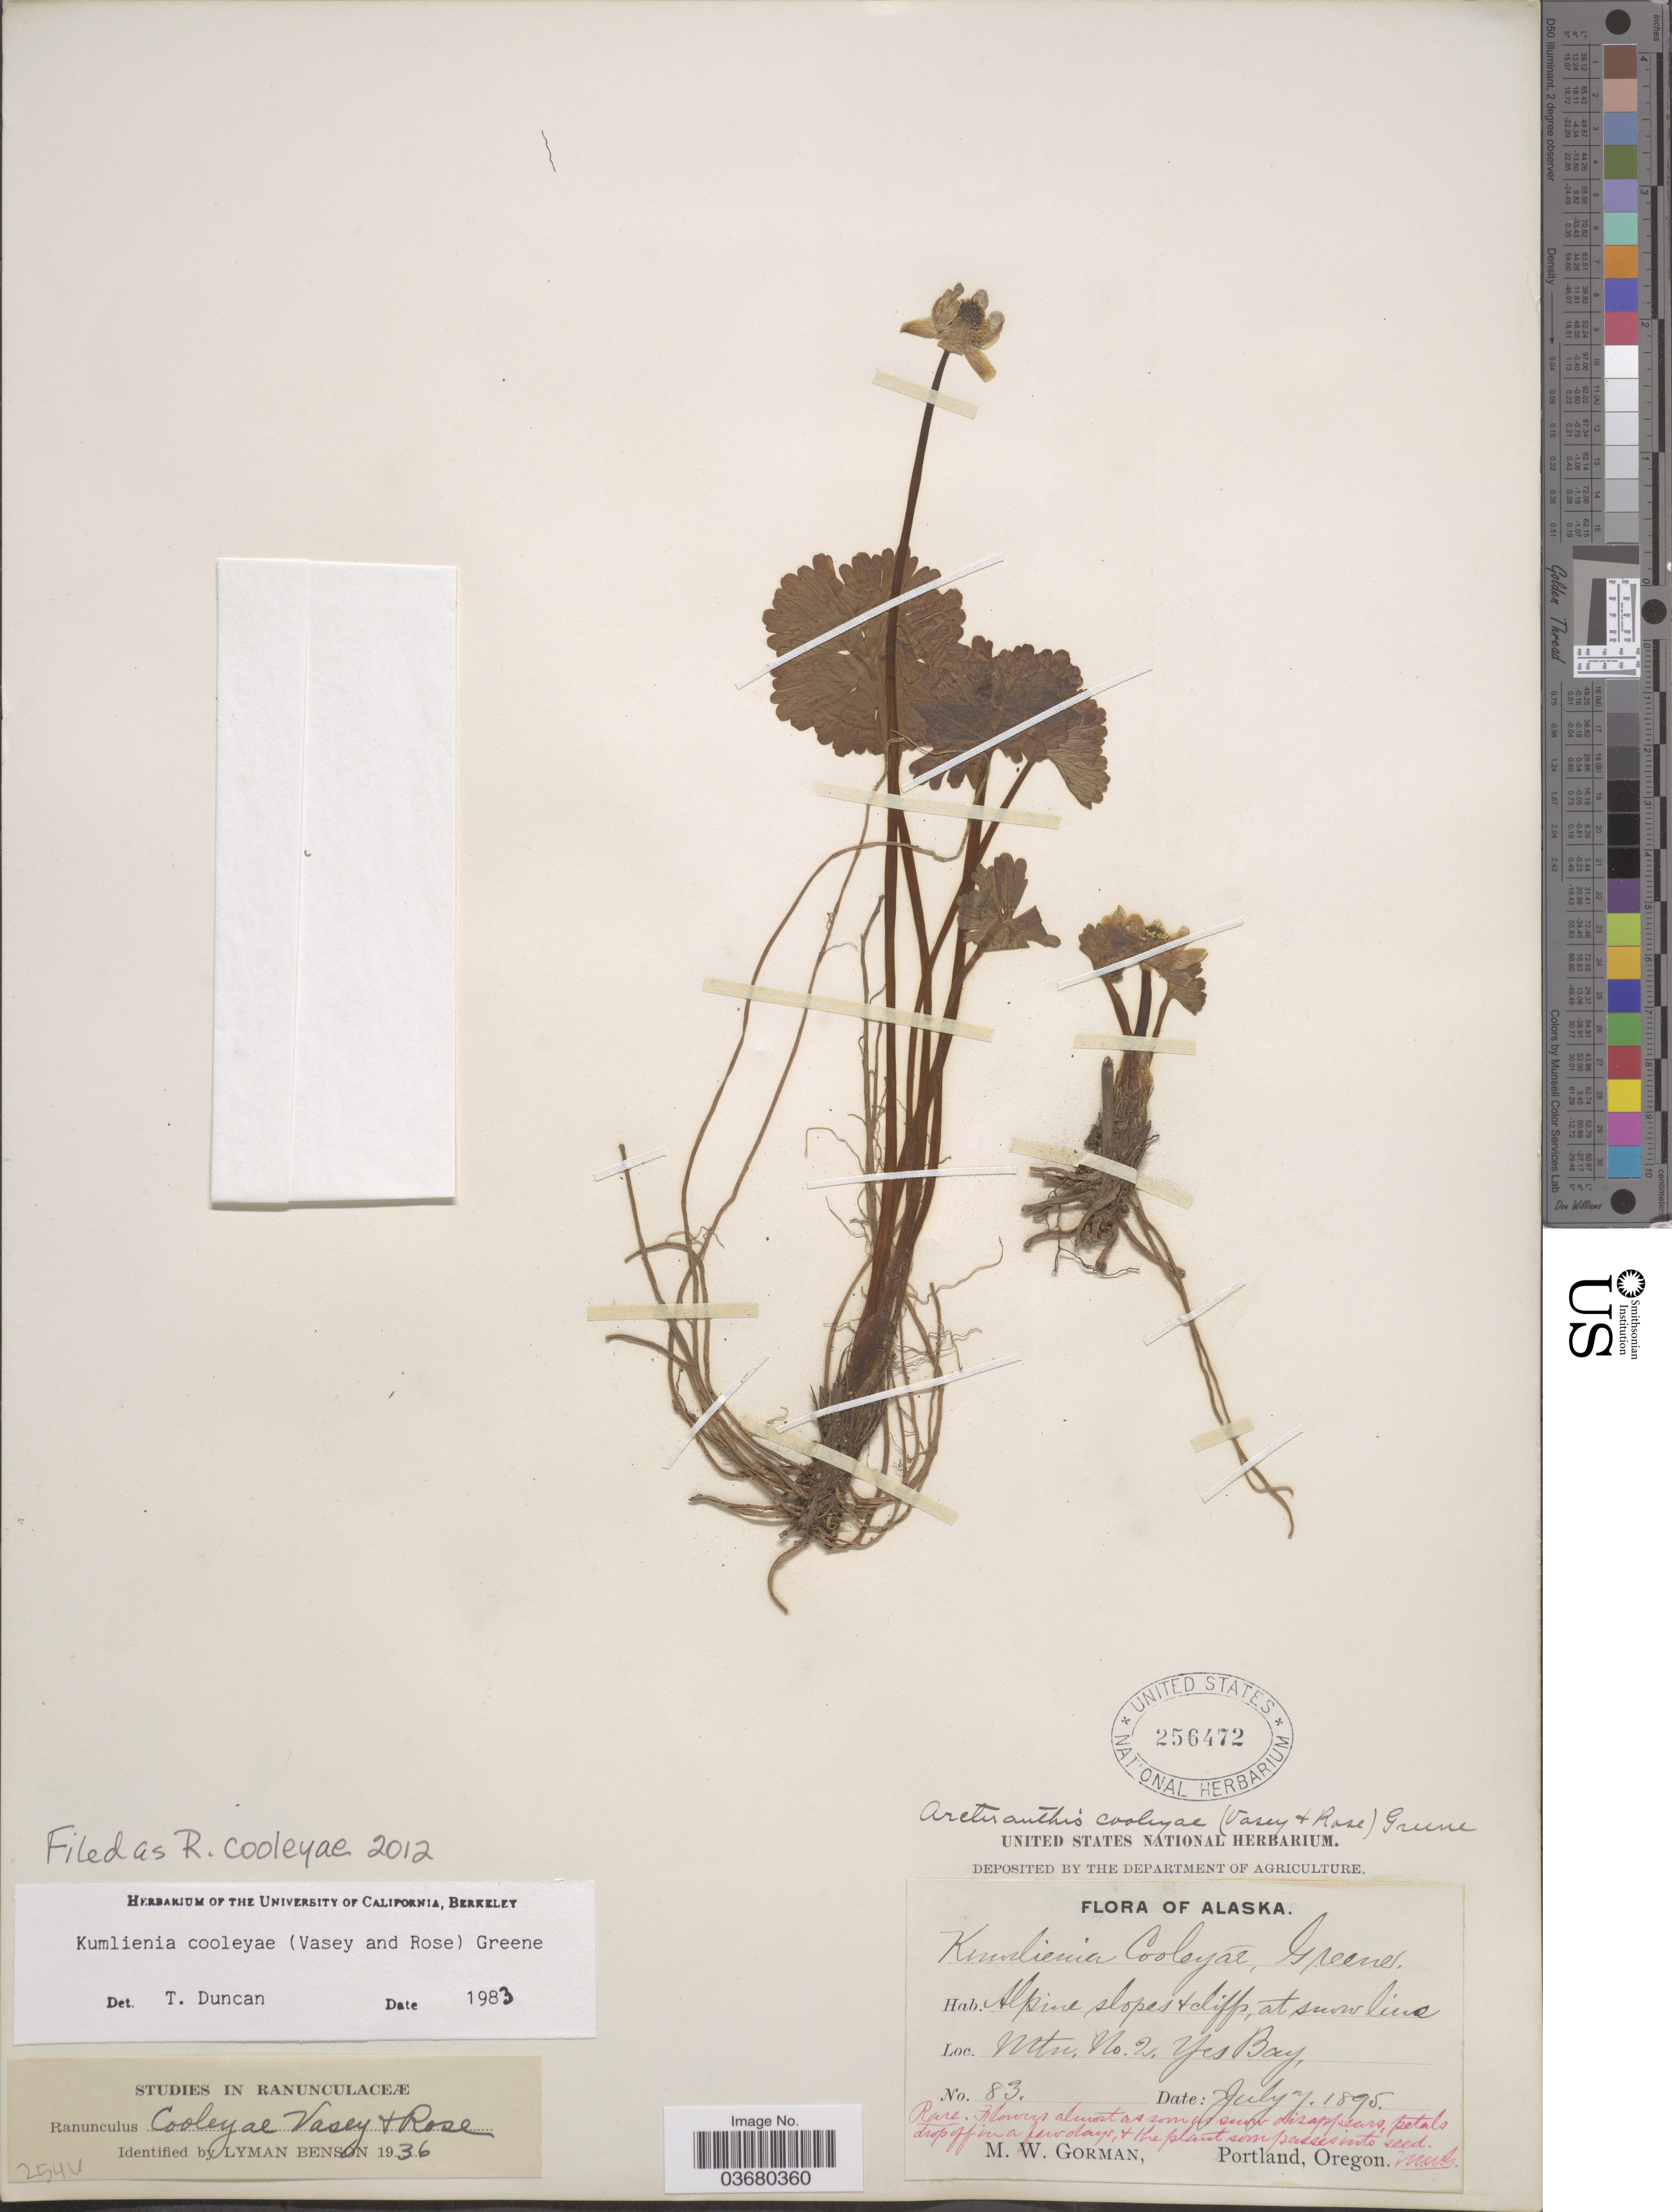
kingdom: Plantae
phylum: Tracheophyta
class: Magnoliopsida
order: Ranunculales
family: Ranunculaceae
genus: Arcteranthis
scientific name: Arcteranthis cooleyae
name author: (Vasey & Rose) Greene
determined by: Strong, M. T., (US), Smithsonian Institution - National Museum of Natural History (UNITED STATES)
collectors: M. W. Gorman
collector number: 83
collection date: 1895-07-07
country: United States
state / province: Alaska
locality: Mtn. No. 2. Yes Bay.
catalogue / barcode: US 256472